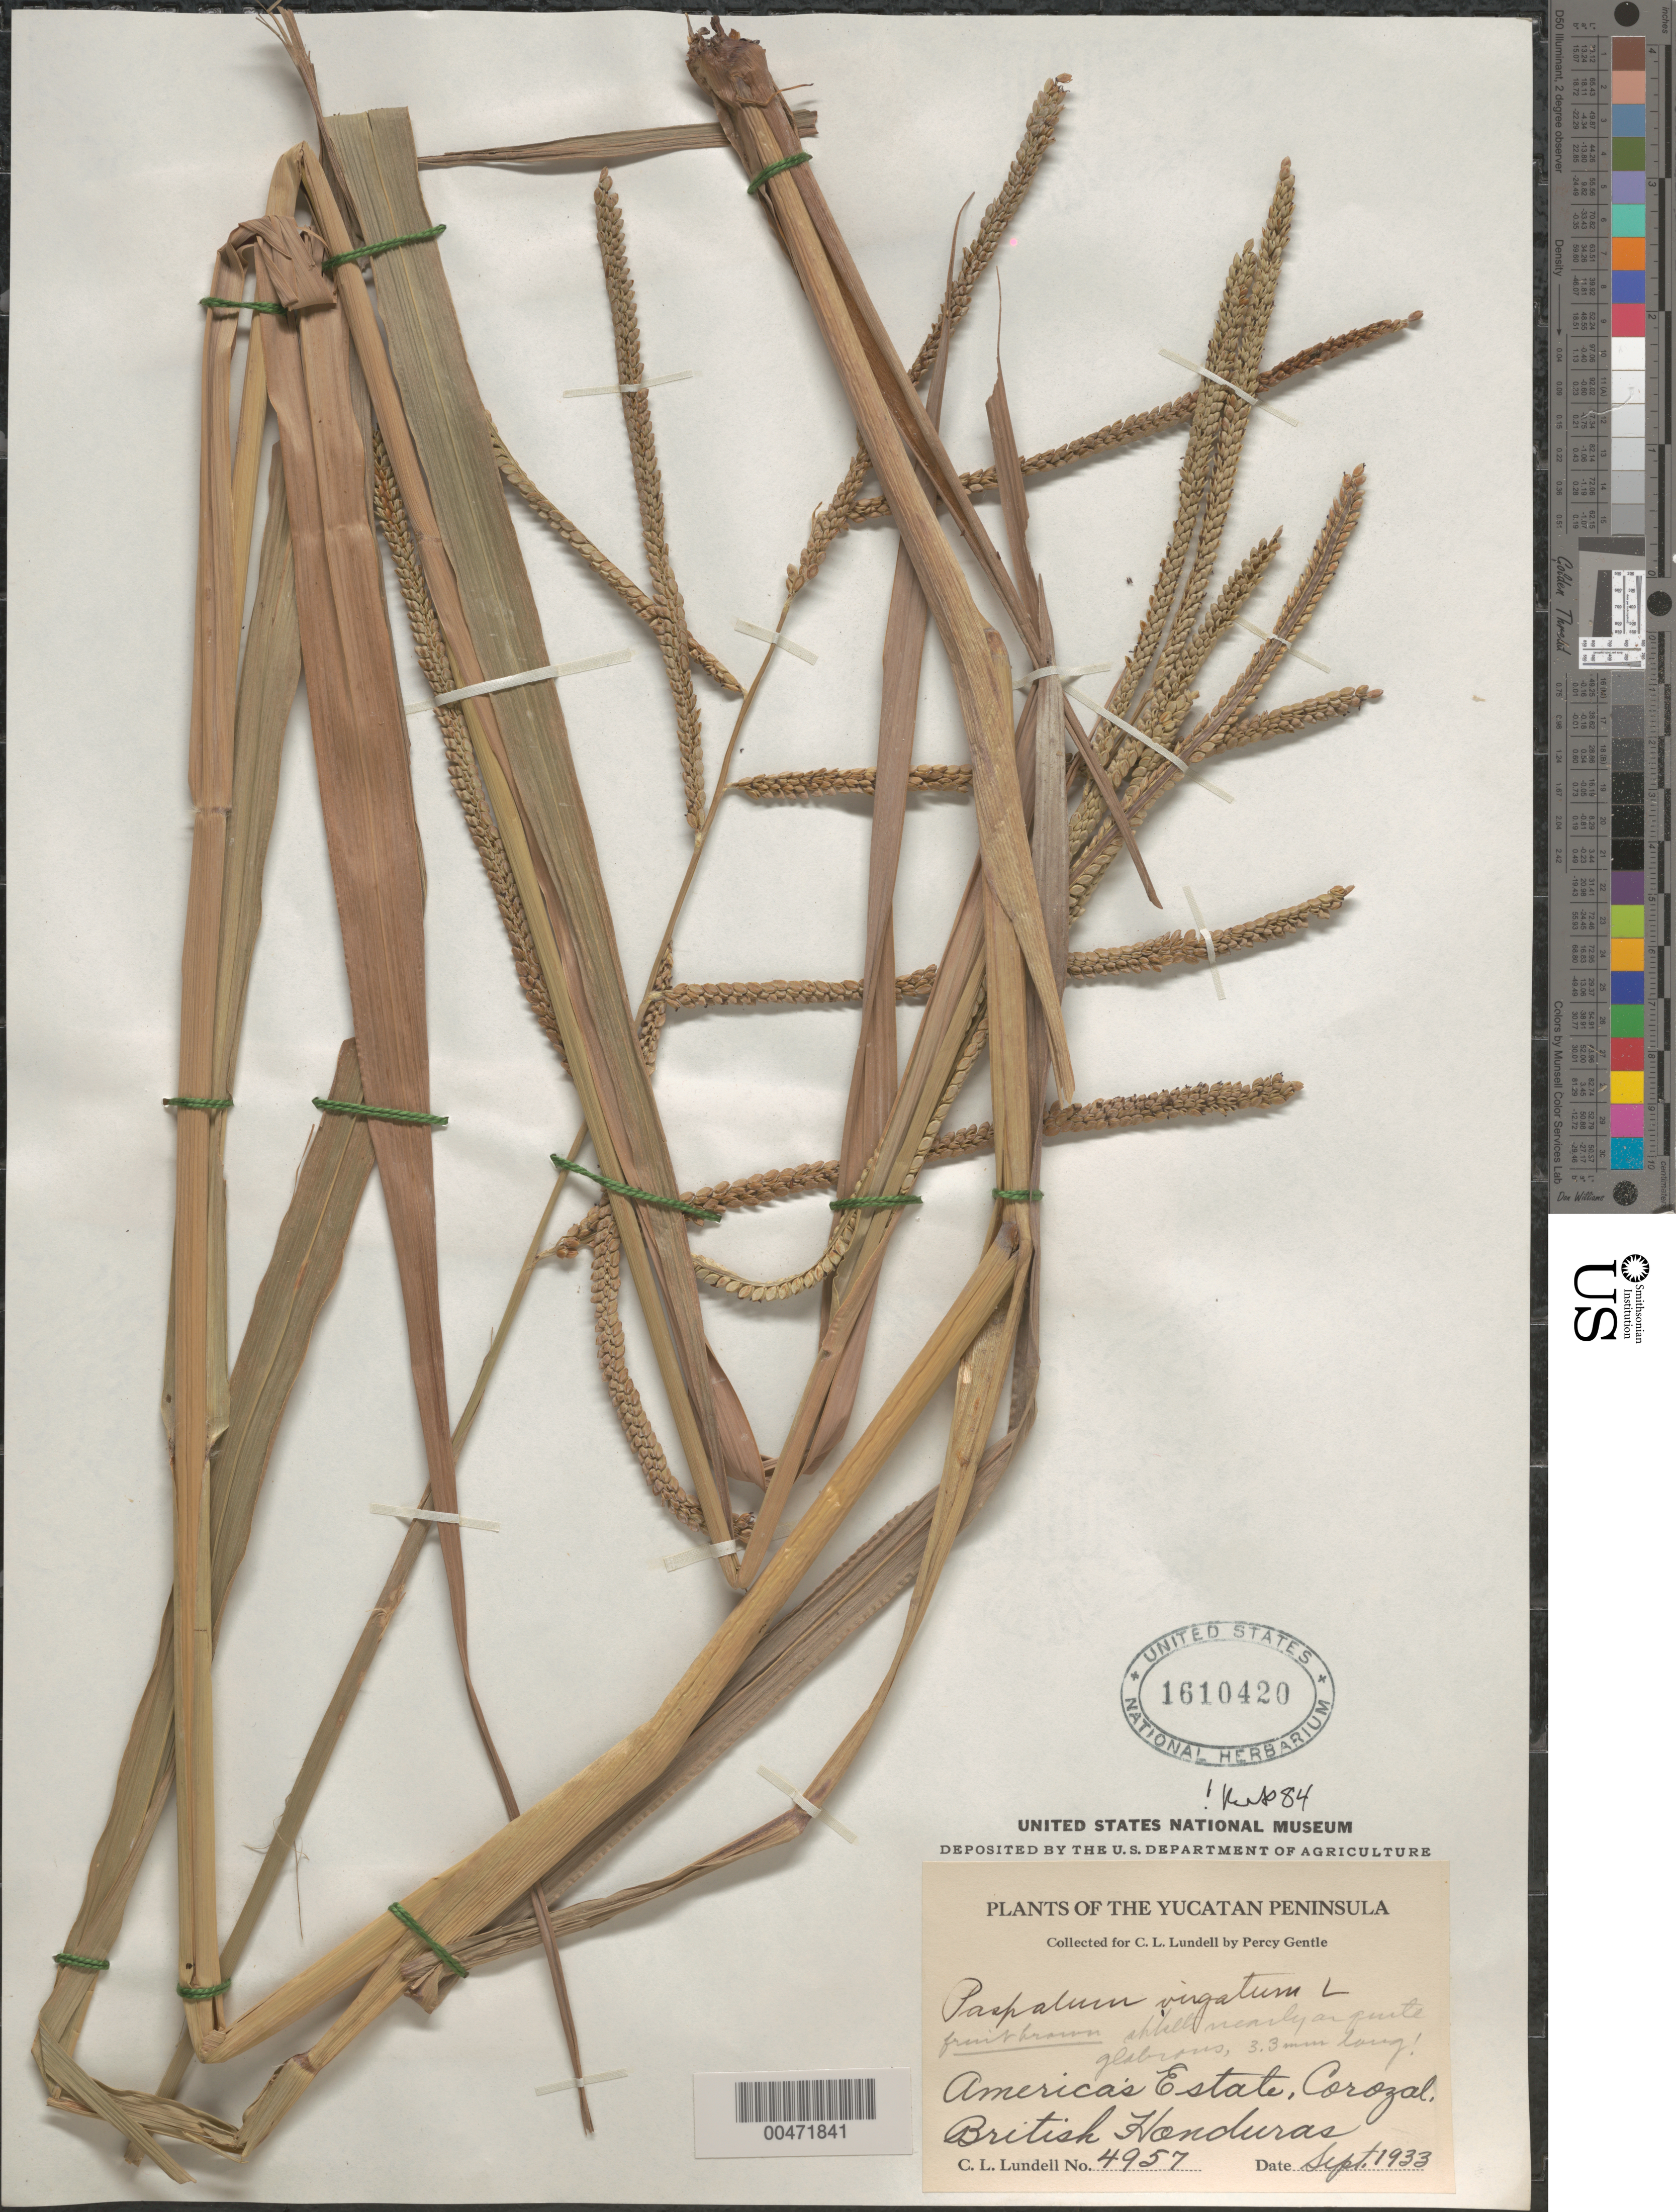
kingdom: Plantae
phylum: Tracheophyta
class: Liliopsida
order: Poales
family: Poaceae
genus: Paspalum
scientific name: Paspalum virgatum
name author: L.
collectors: P. H. Gentle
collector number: Lundell 4957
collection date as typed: Sep 1933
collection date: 1933-09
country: Belize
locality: America's Estate, Corozal, Yucatan Peninsula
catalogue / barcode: US 1610420